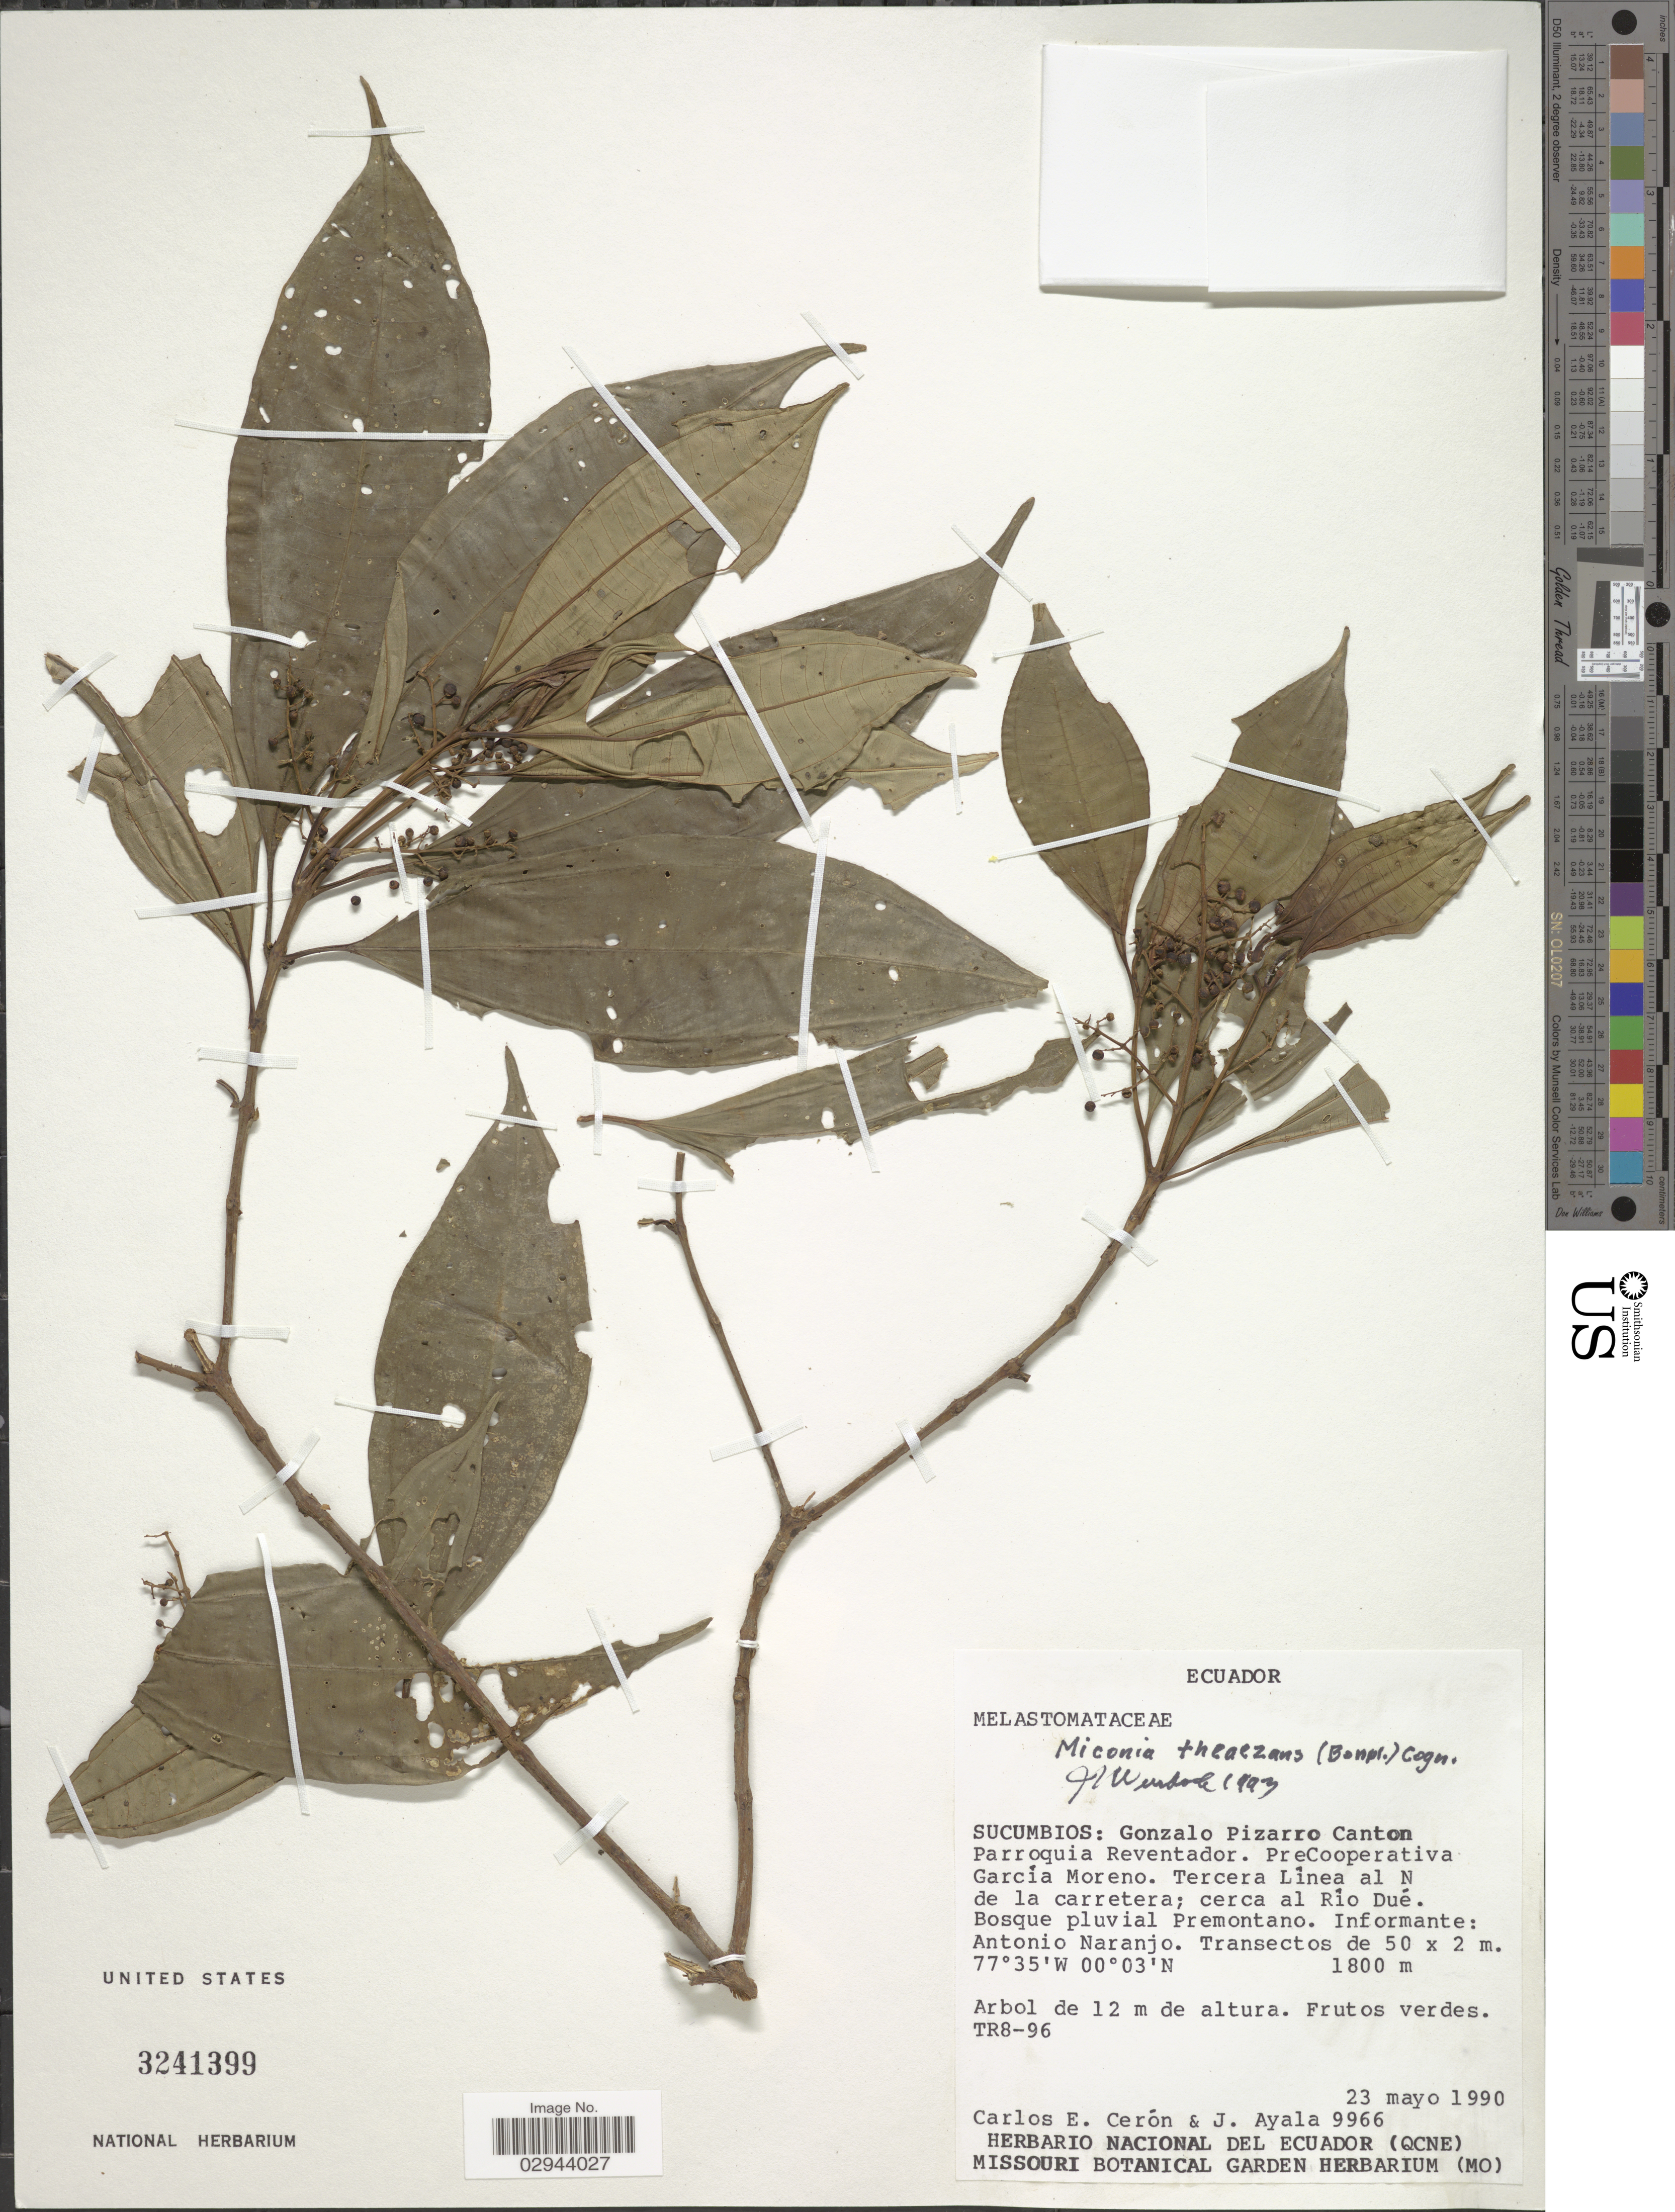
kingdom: Plantae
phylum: Tracheophyta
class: Magnoliopsida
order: Myrtales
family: Melastomataceae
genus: Miconia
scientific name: Miconia theizans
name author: (Bonpl.) Cogn.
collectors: C. E. Cerón M. & J. Ayala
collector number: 9966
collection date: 1990-05-23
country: Ecuador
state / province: Sucumbíos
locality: Gonzalo Pizarro Canton, Parroquia Reventador, PreCooperativa García Moreno, Tercera Línea al N de la carretera, cerca al Río Dué.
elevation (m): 1800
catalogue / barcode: US 3241399